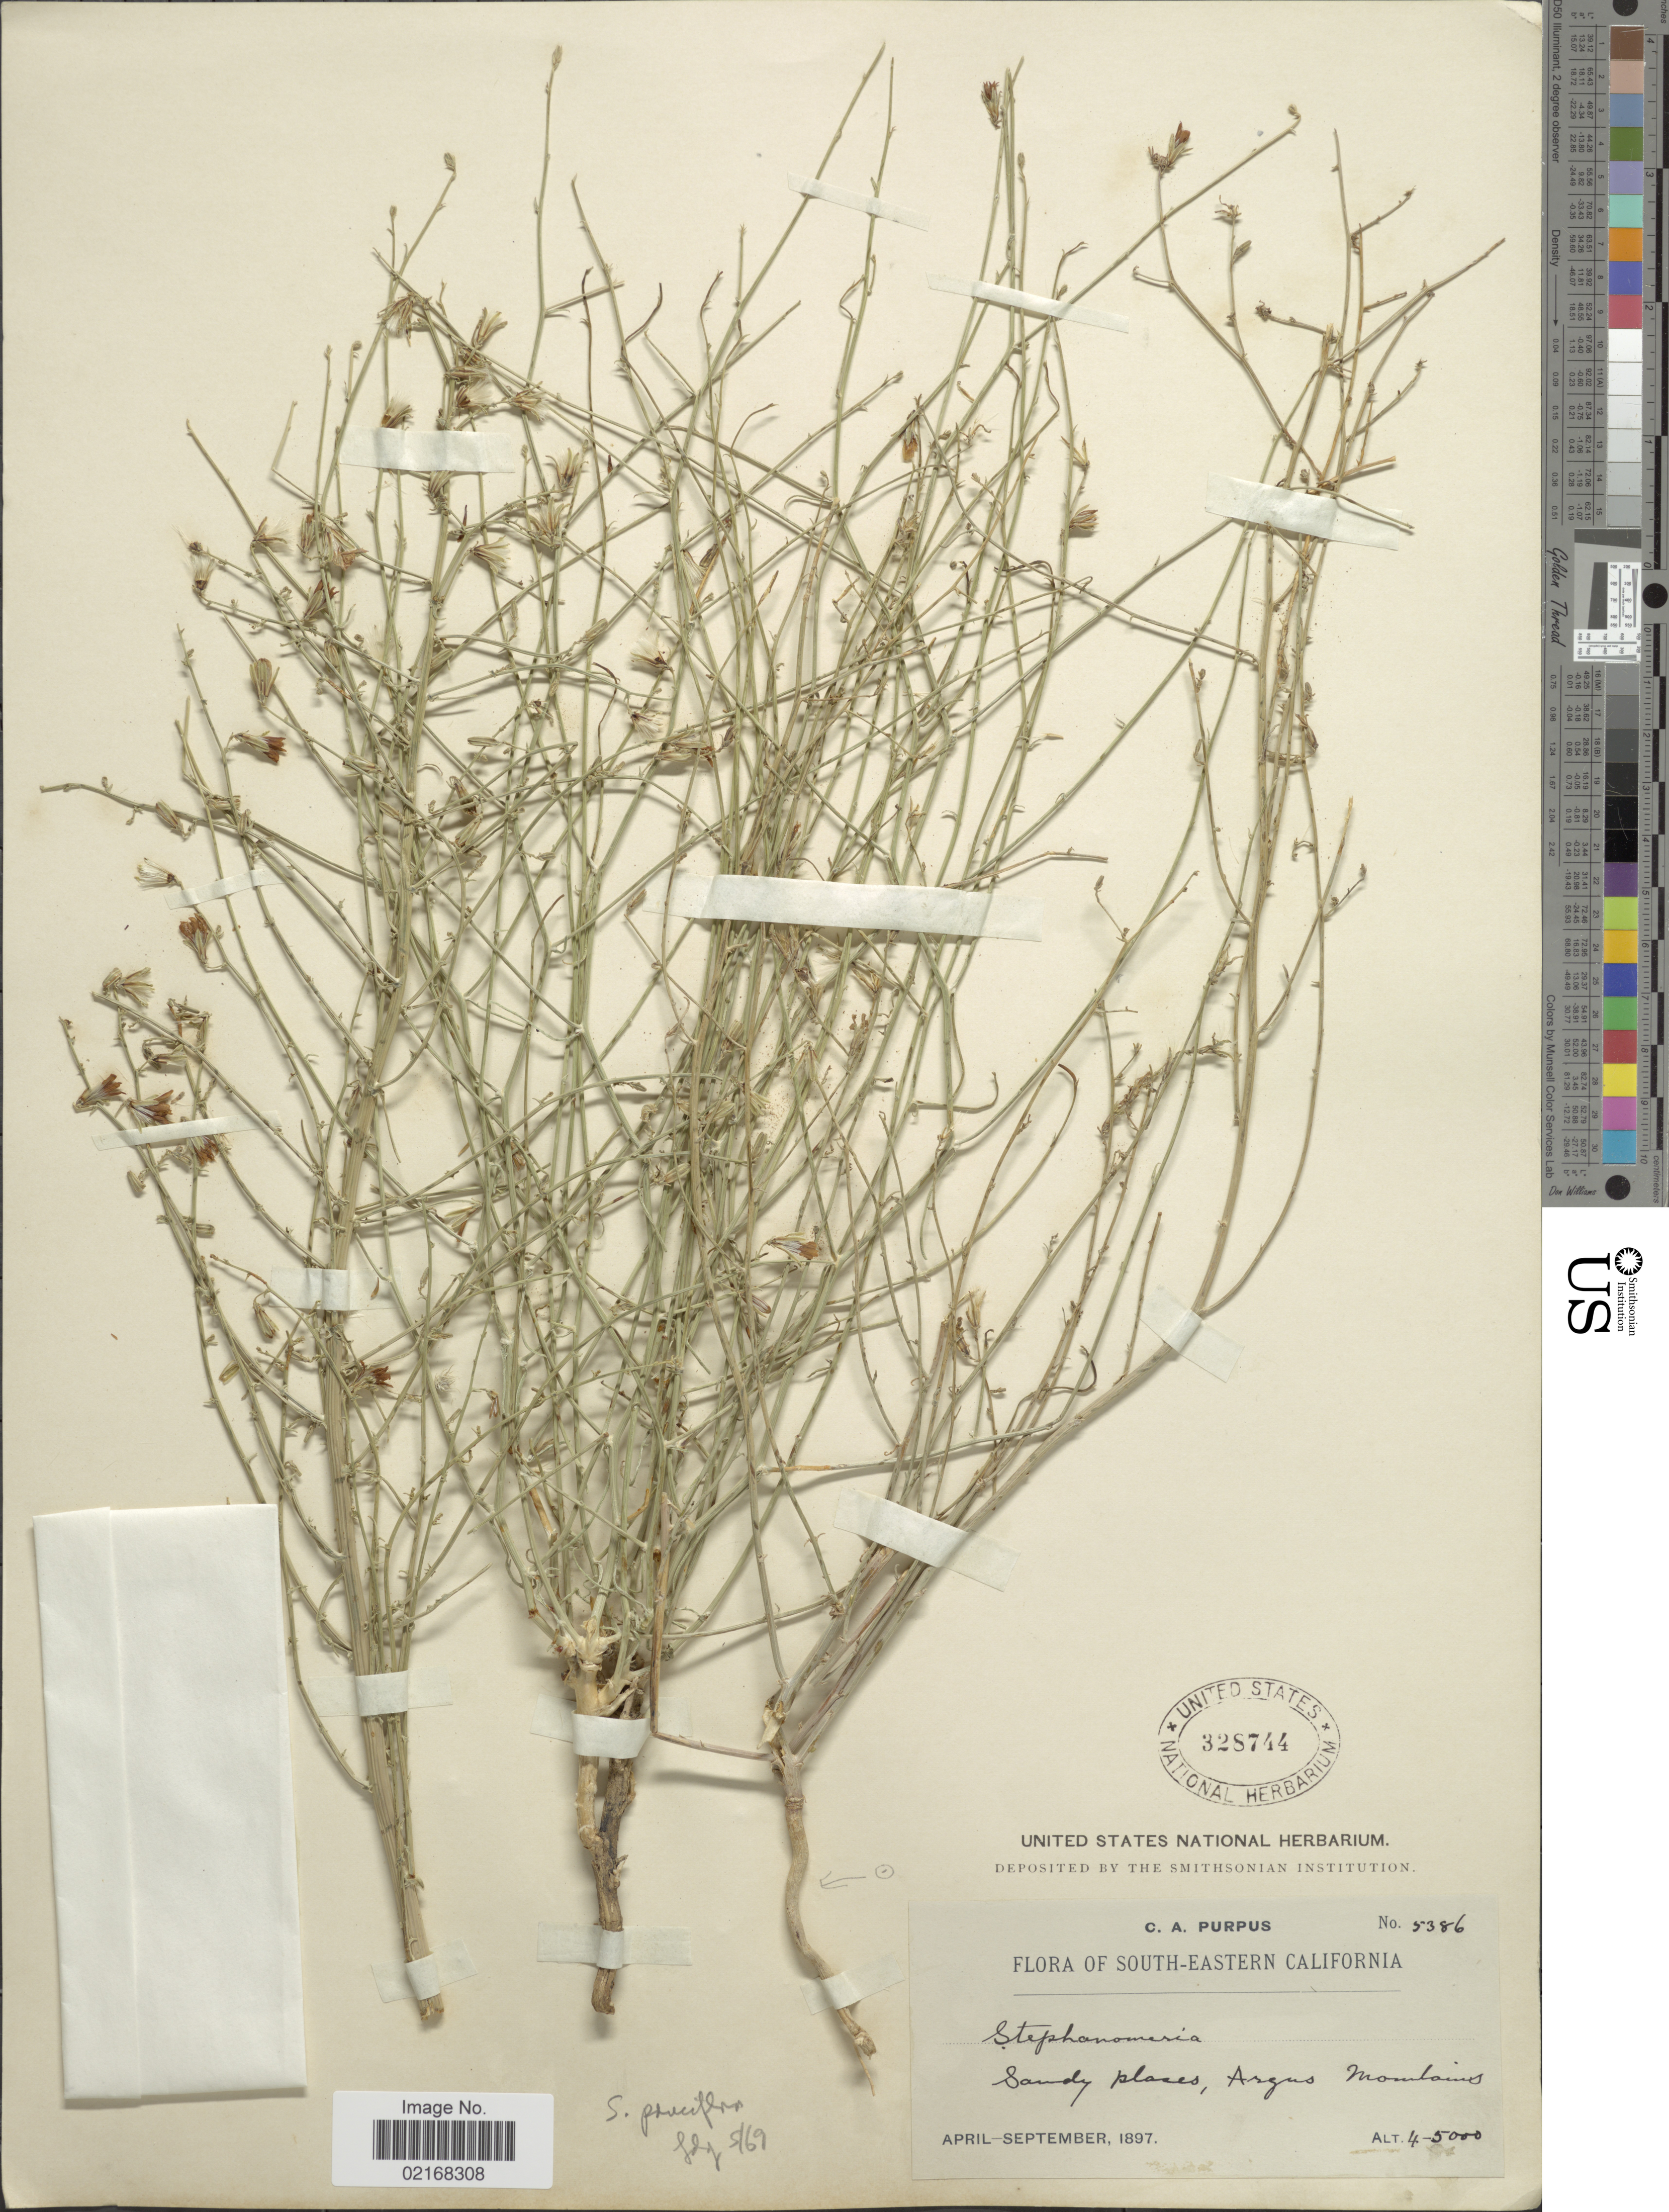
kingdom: Plantae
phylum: Tracheophyta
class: Magnoliopsida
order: Asterales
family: Asteraceae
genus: Stephanomeria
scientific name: Stephanomeria pauciflora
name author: (Torr.) A. Nelson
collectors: C. A. Purpus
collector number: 5386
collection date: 1897-04/1897-09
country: United States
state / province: California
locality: South-Eastern California. Sandy places, Argus Mountains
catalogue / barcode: US 328744